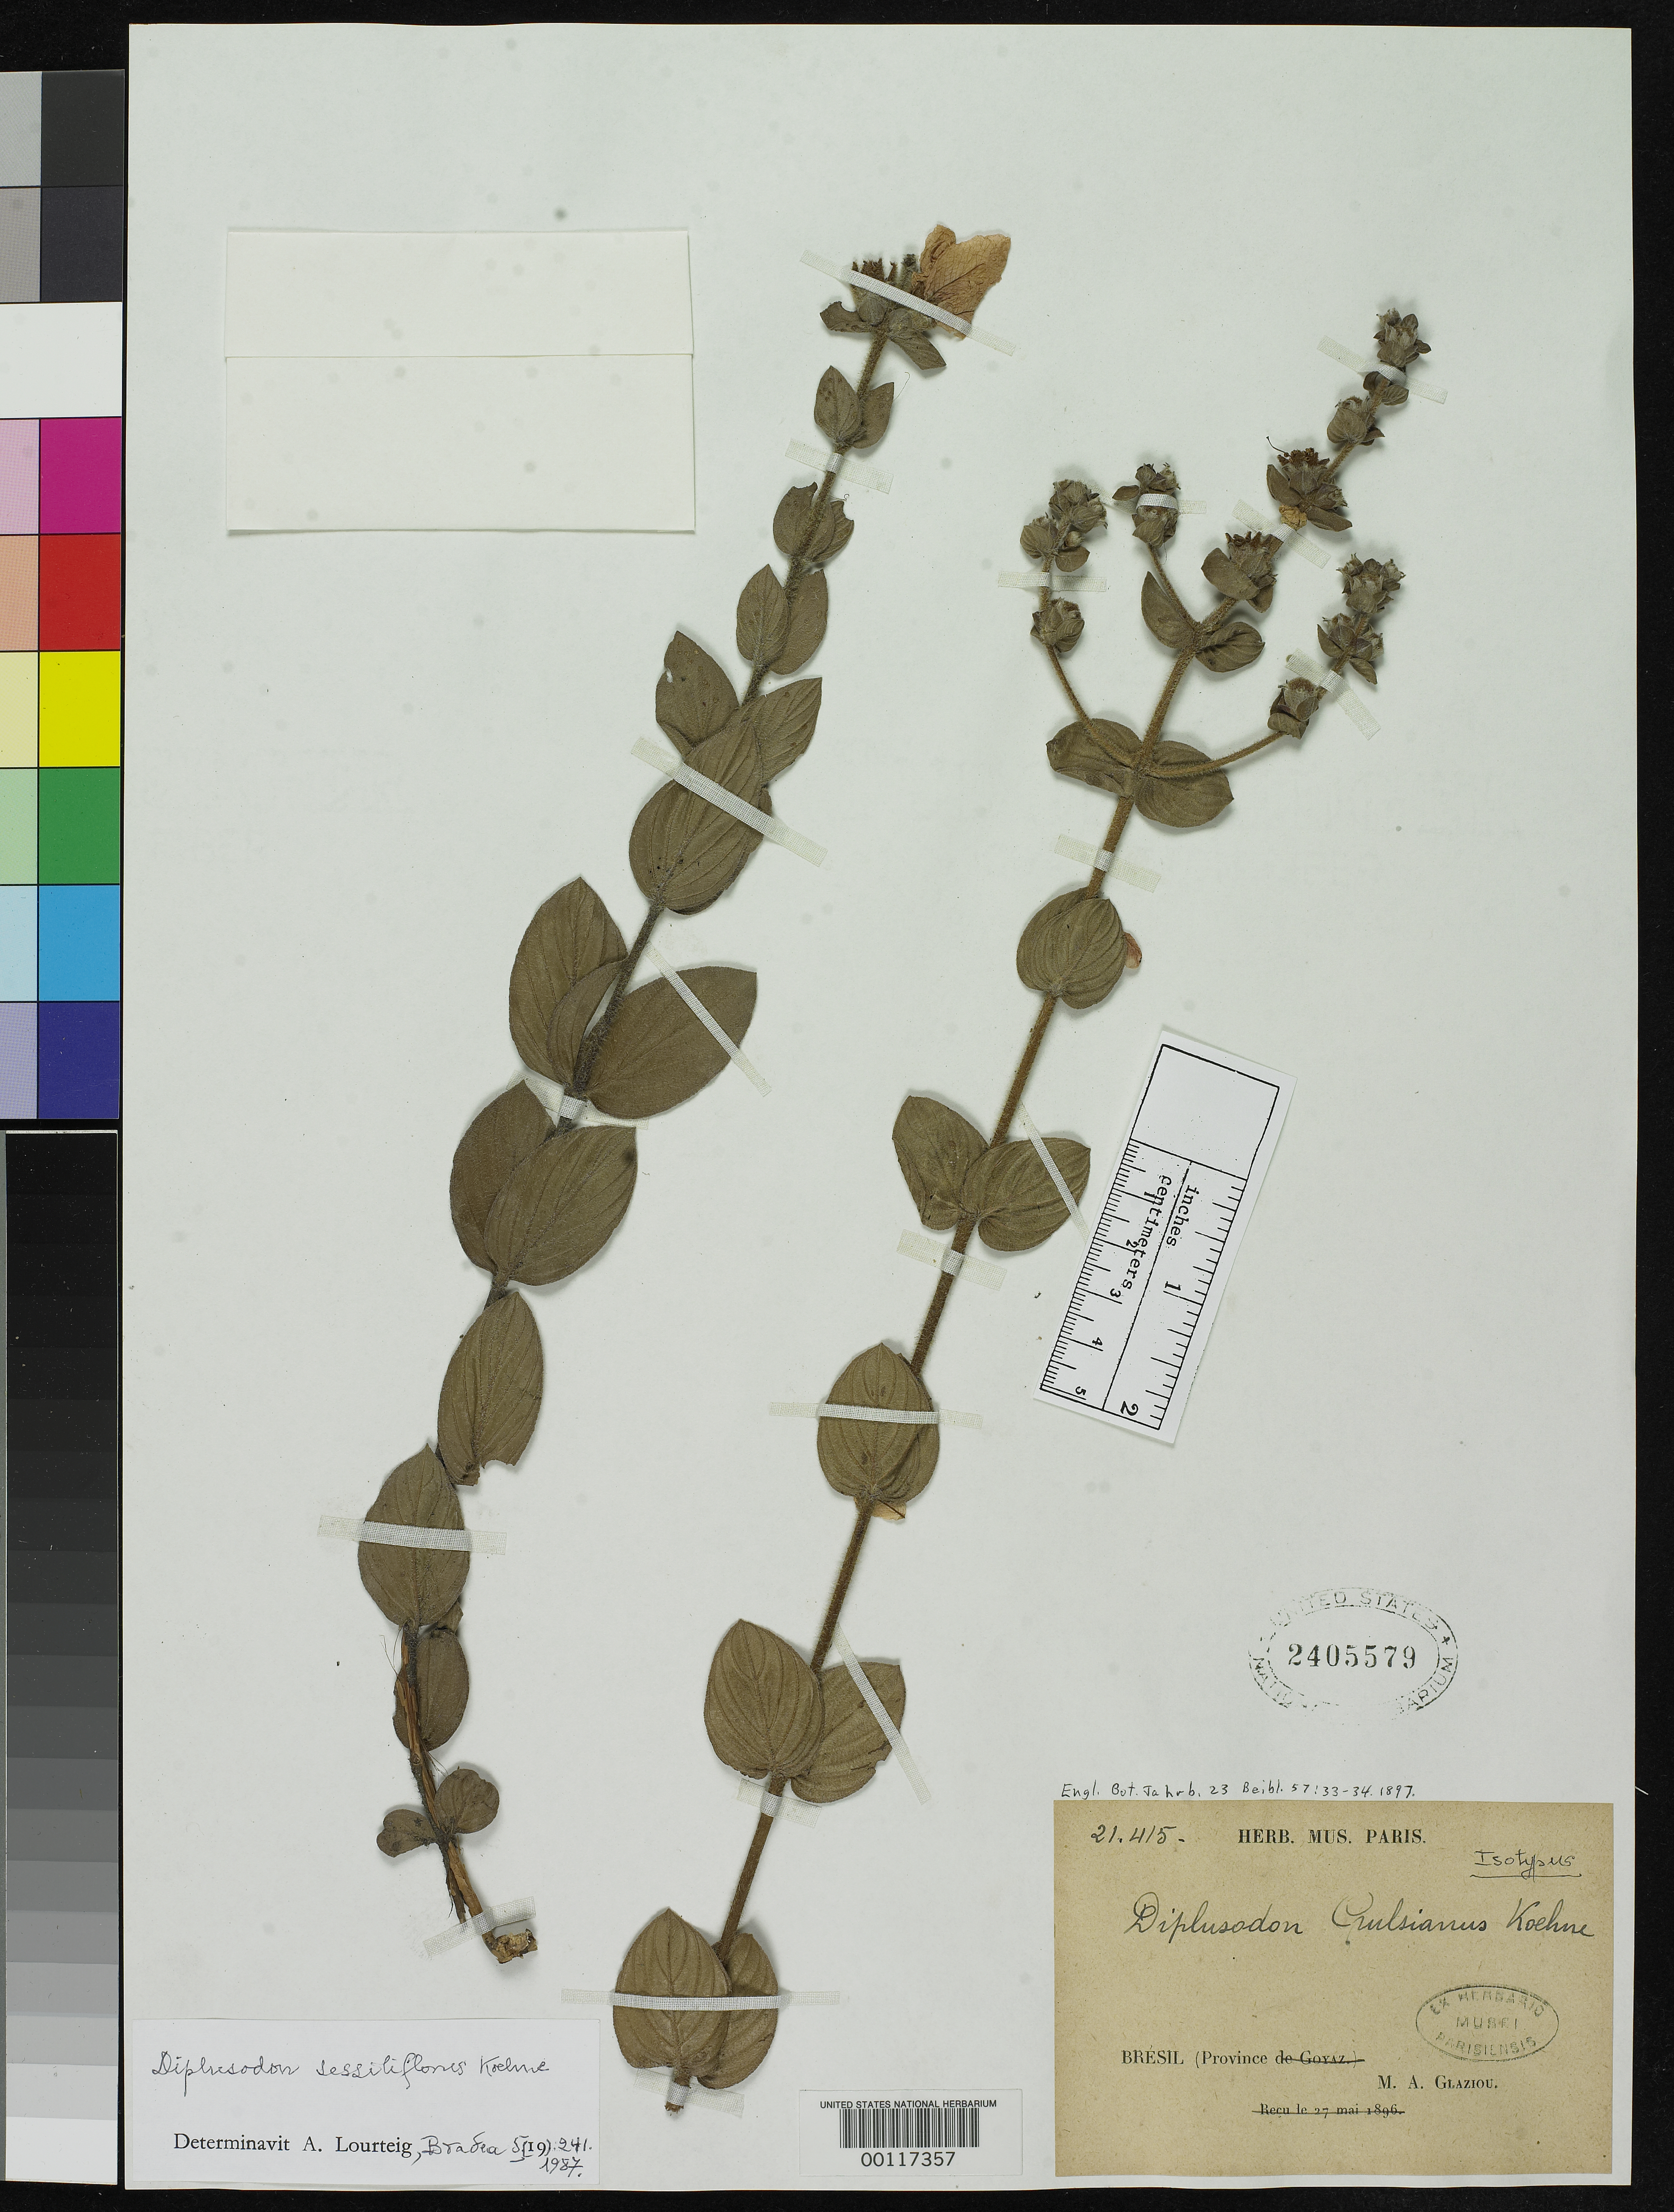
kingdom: Plantae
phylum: Tracheophyta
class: Magnoliopsida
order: Myrtales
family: Lythraceae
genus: Diplusodon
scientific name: Diplusodon crulsianus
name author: Koehne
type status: Isotype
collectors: A. F. M. Glaziou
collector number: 21415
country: Brazil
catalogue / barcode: US 2405579